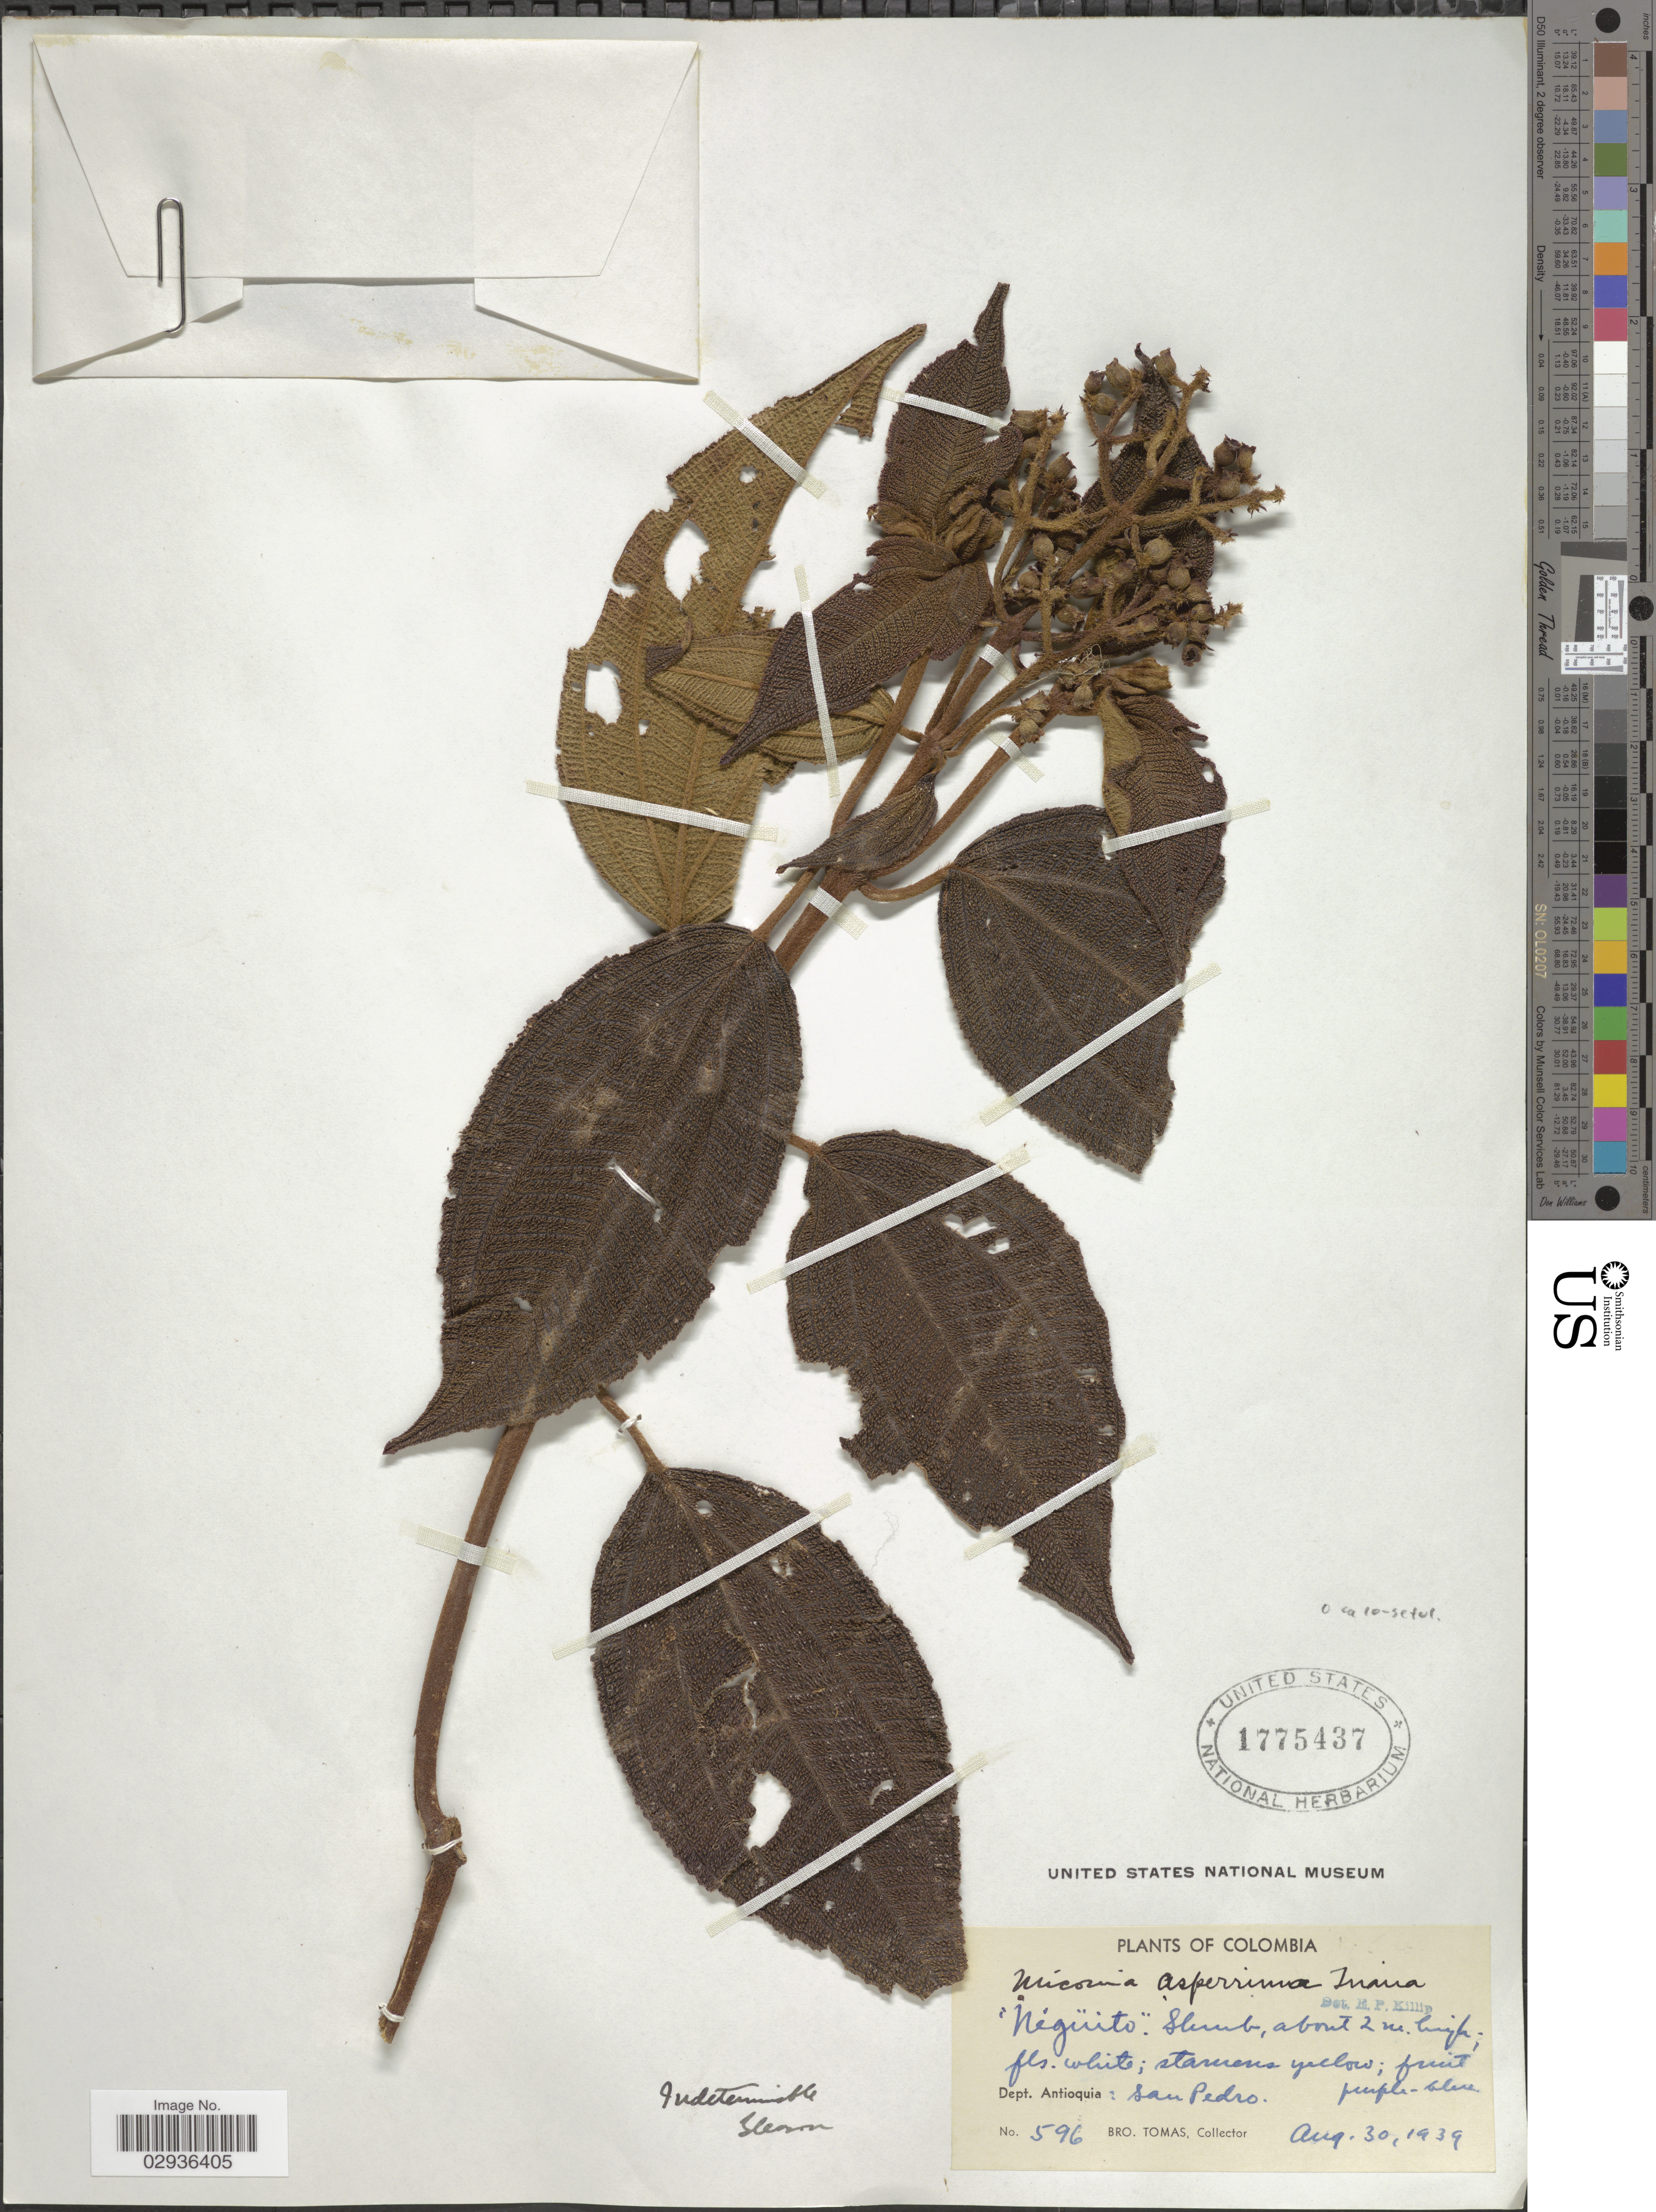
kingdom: Plantae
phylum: Tracheophyta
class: Magnoliopsida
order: Myrtales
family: Melastomataceae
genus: Miconia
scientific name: Miconia asperrima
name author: Triana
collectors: B. Tomas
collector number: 596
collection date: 1939-08-30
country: Colombia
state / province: Antioquia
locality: Dept. Antioquia: San Pedro.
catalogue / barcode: US 1775437